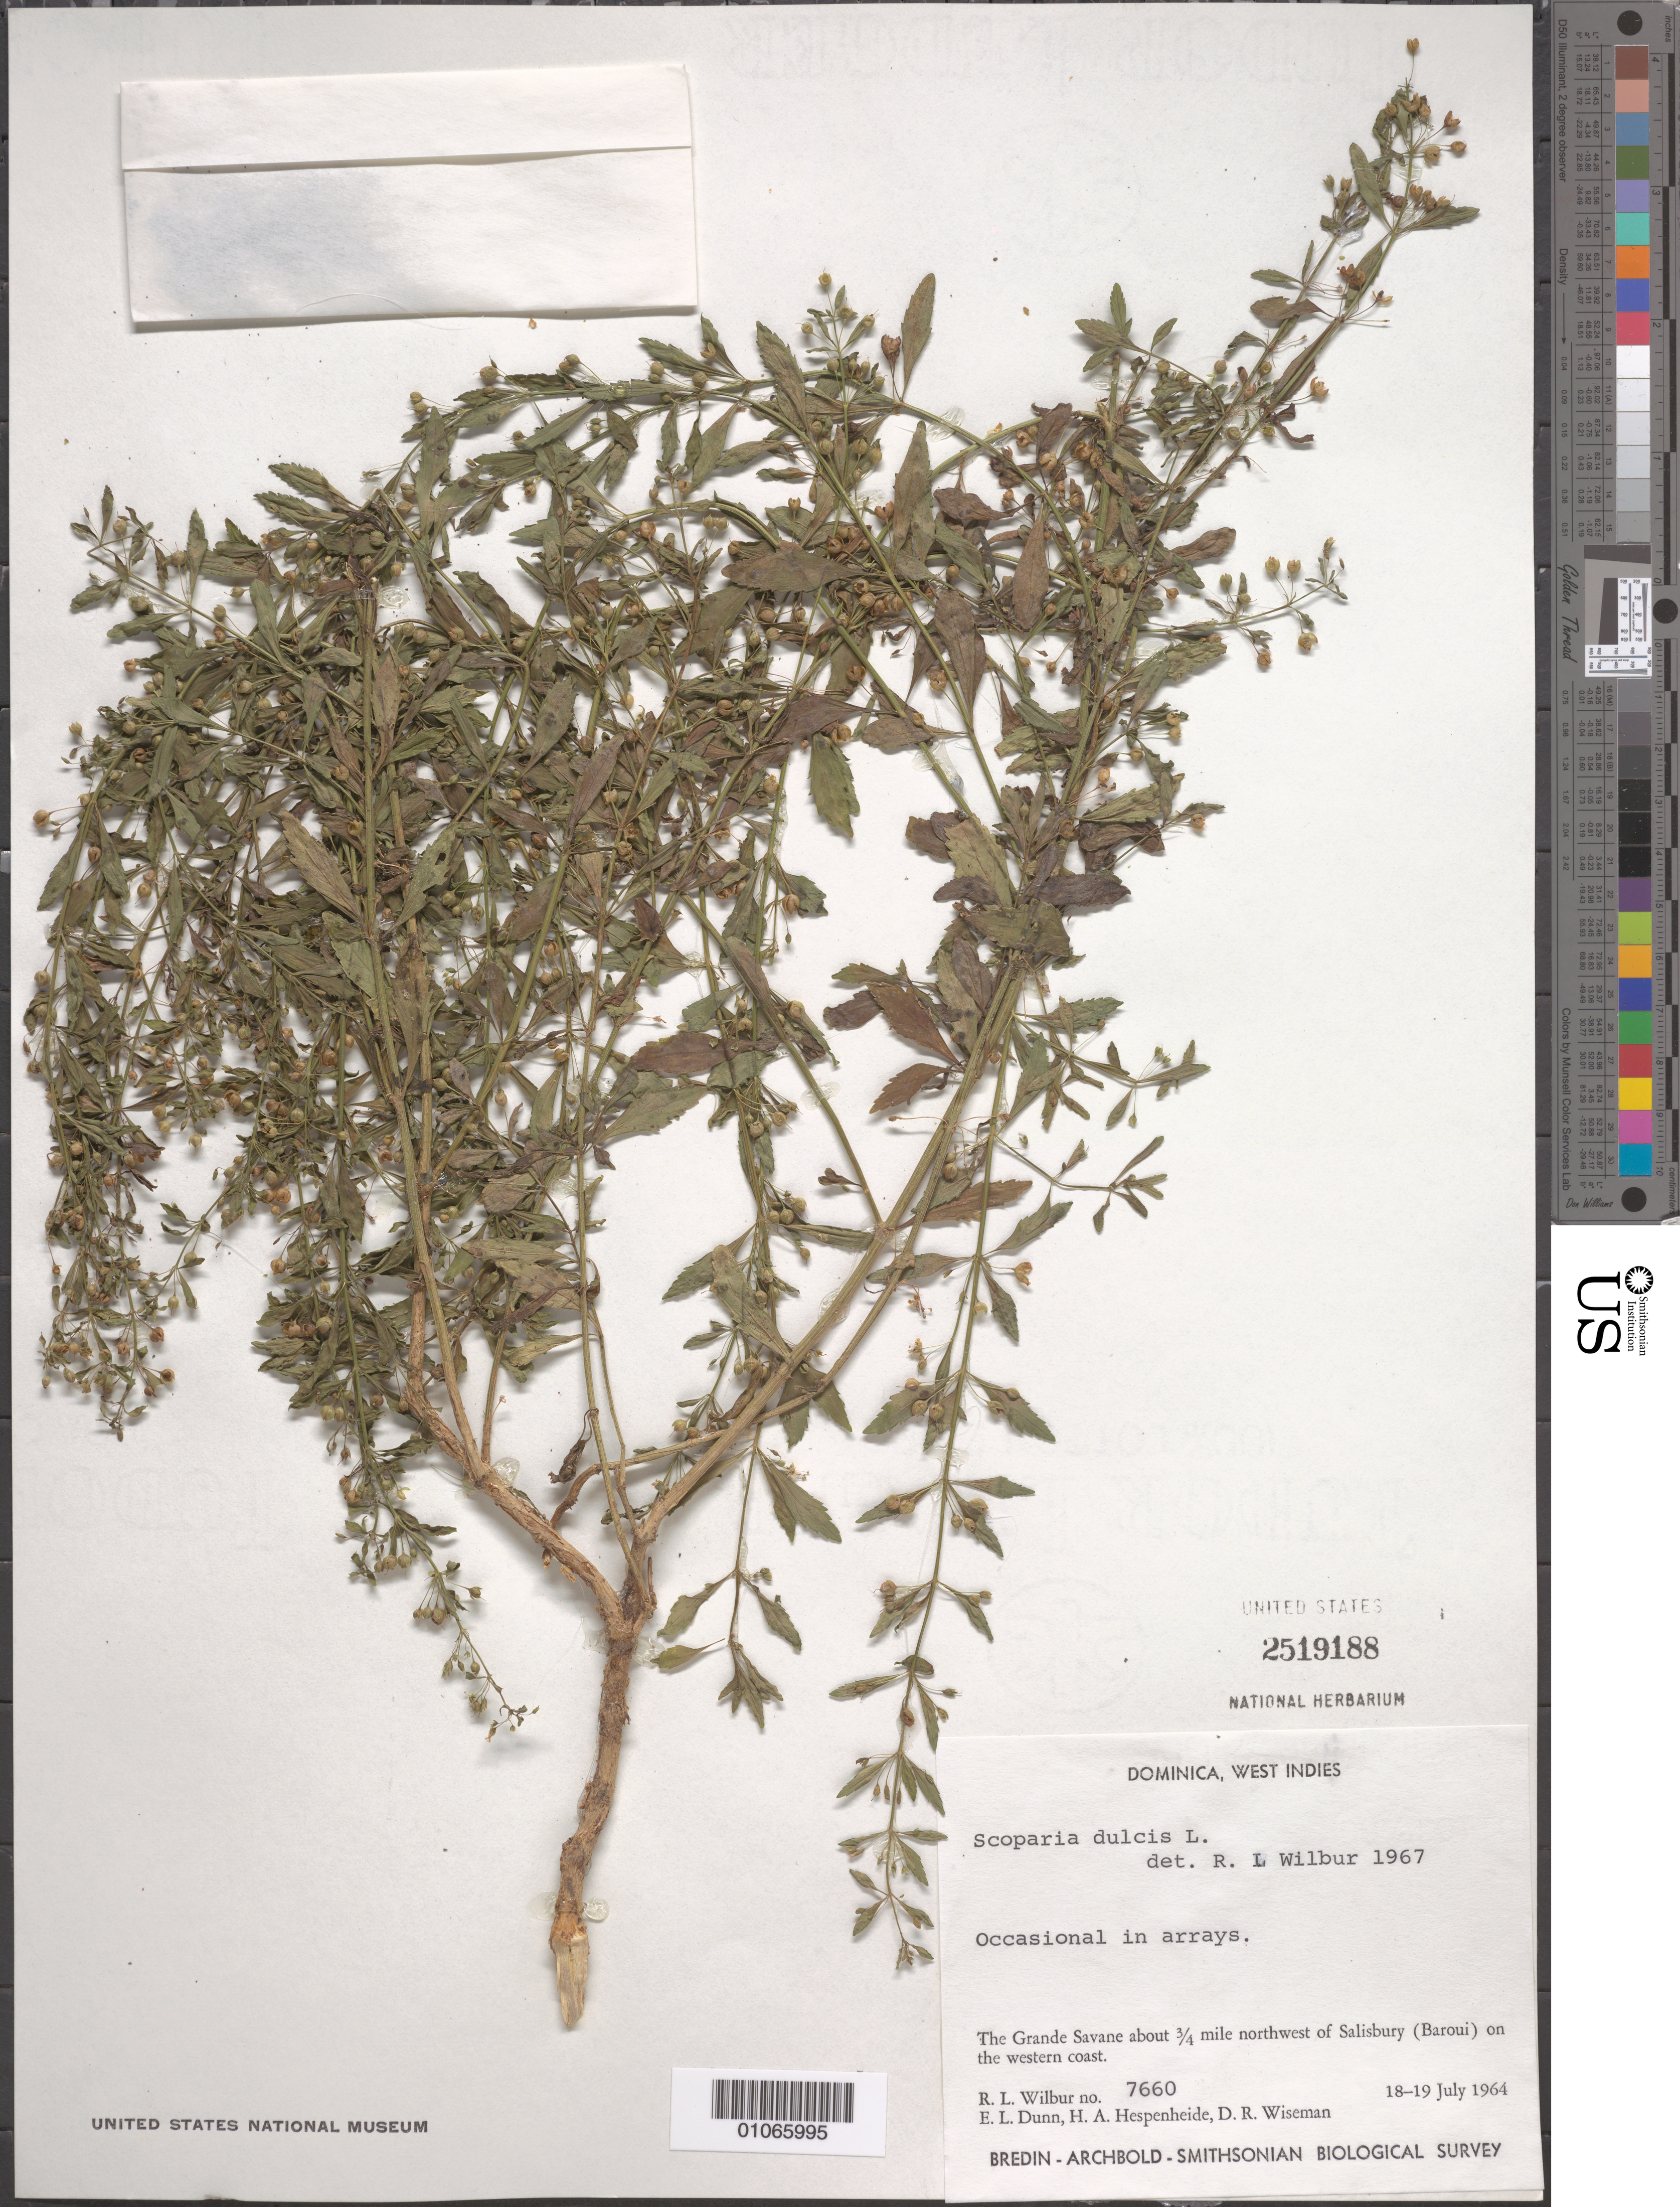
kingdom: Plantae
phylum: Tracheophyta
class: Magnoliopsida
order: Lamiales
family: Plantaginaceae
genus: Scoparia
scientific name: Scoparia dulcis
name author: L.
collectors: R. L. Wilbur, E. Dunn, E. Hespenheide & D. R. Wiseman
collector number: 7660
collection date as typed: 18 Jul 1964 to 19 Jul 1964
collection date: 1964-07-18/1964-07-19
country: Dominica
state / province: St. Joseph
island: Dominica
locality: The Grande Savane about 2/4 mile northwest of Salisbury (Baroui) on the western coast.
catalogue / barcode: US 2519188